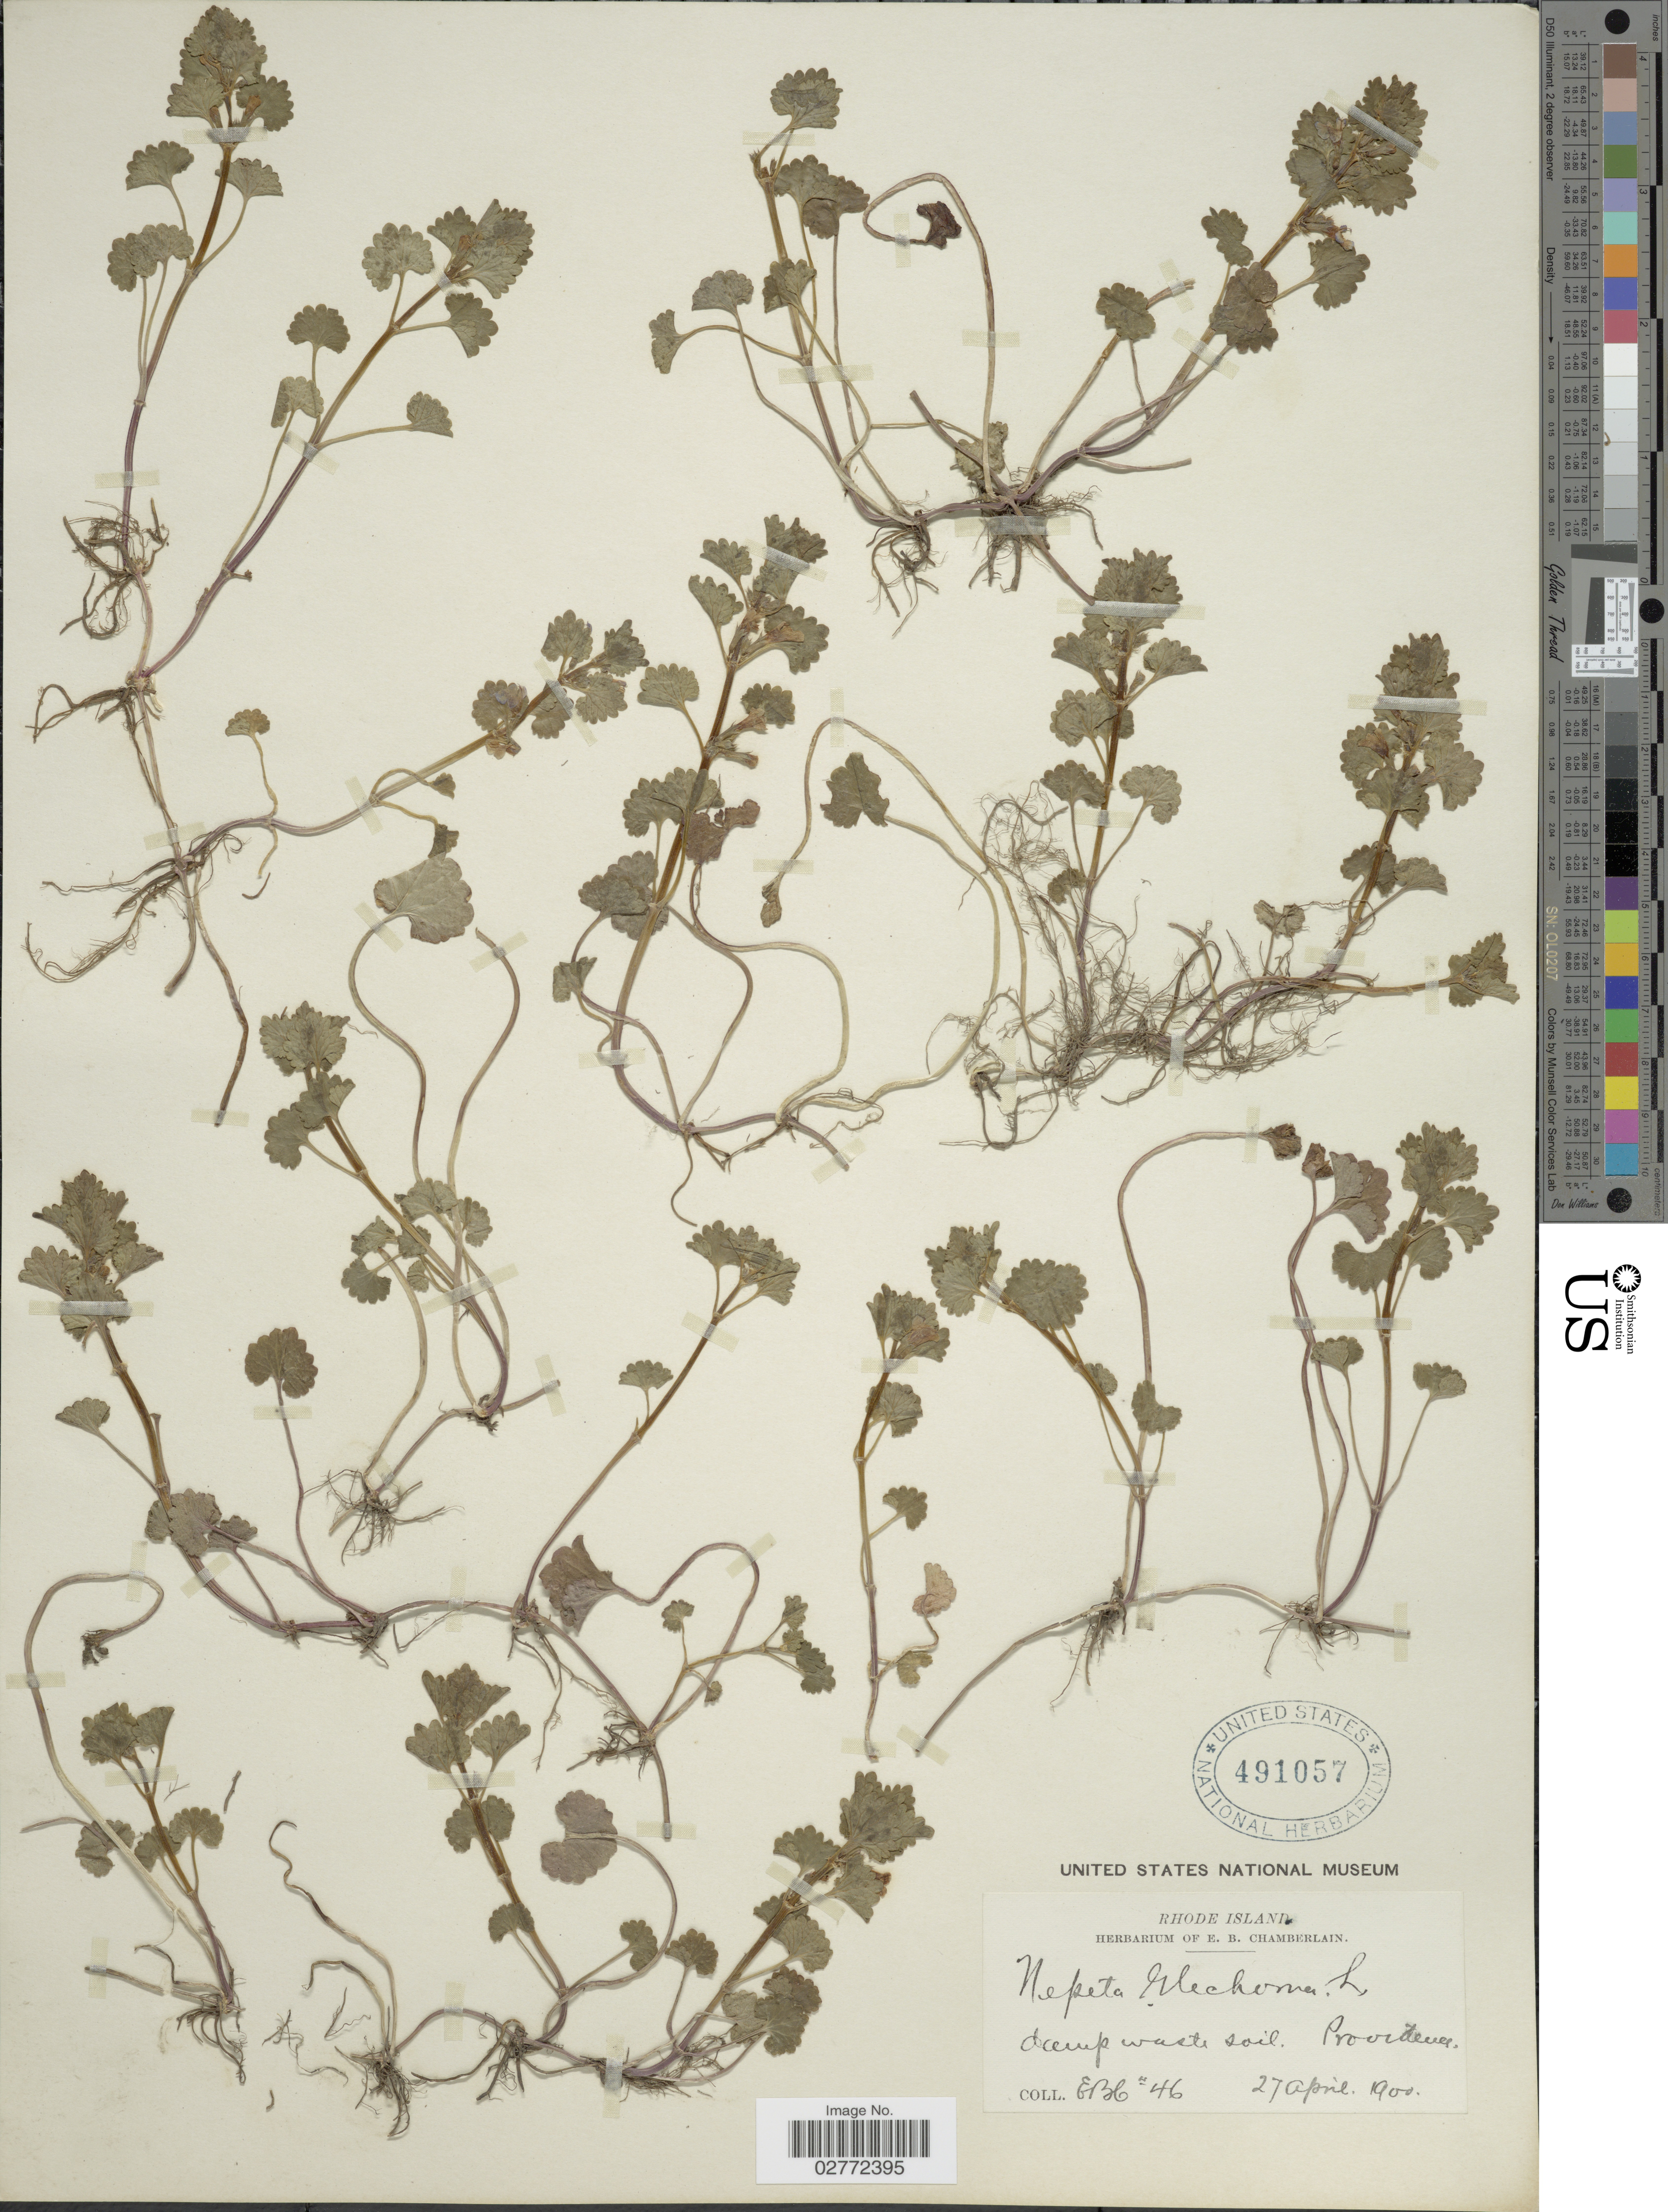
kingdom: Plantae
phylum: Tracheophyta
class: Magnoliopsida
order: Lamiales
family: Lamiaceae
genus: Glechoma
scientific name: Glechoma hederacea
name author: L.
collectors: E. Chamberlain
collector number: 46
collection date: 1900-04-27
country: United States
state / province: Rhode Island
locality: Providence.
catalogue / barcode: US 491057